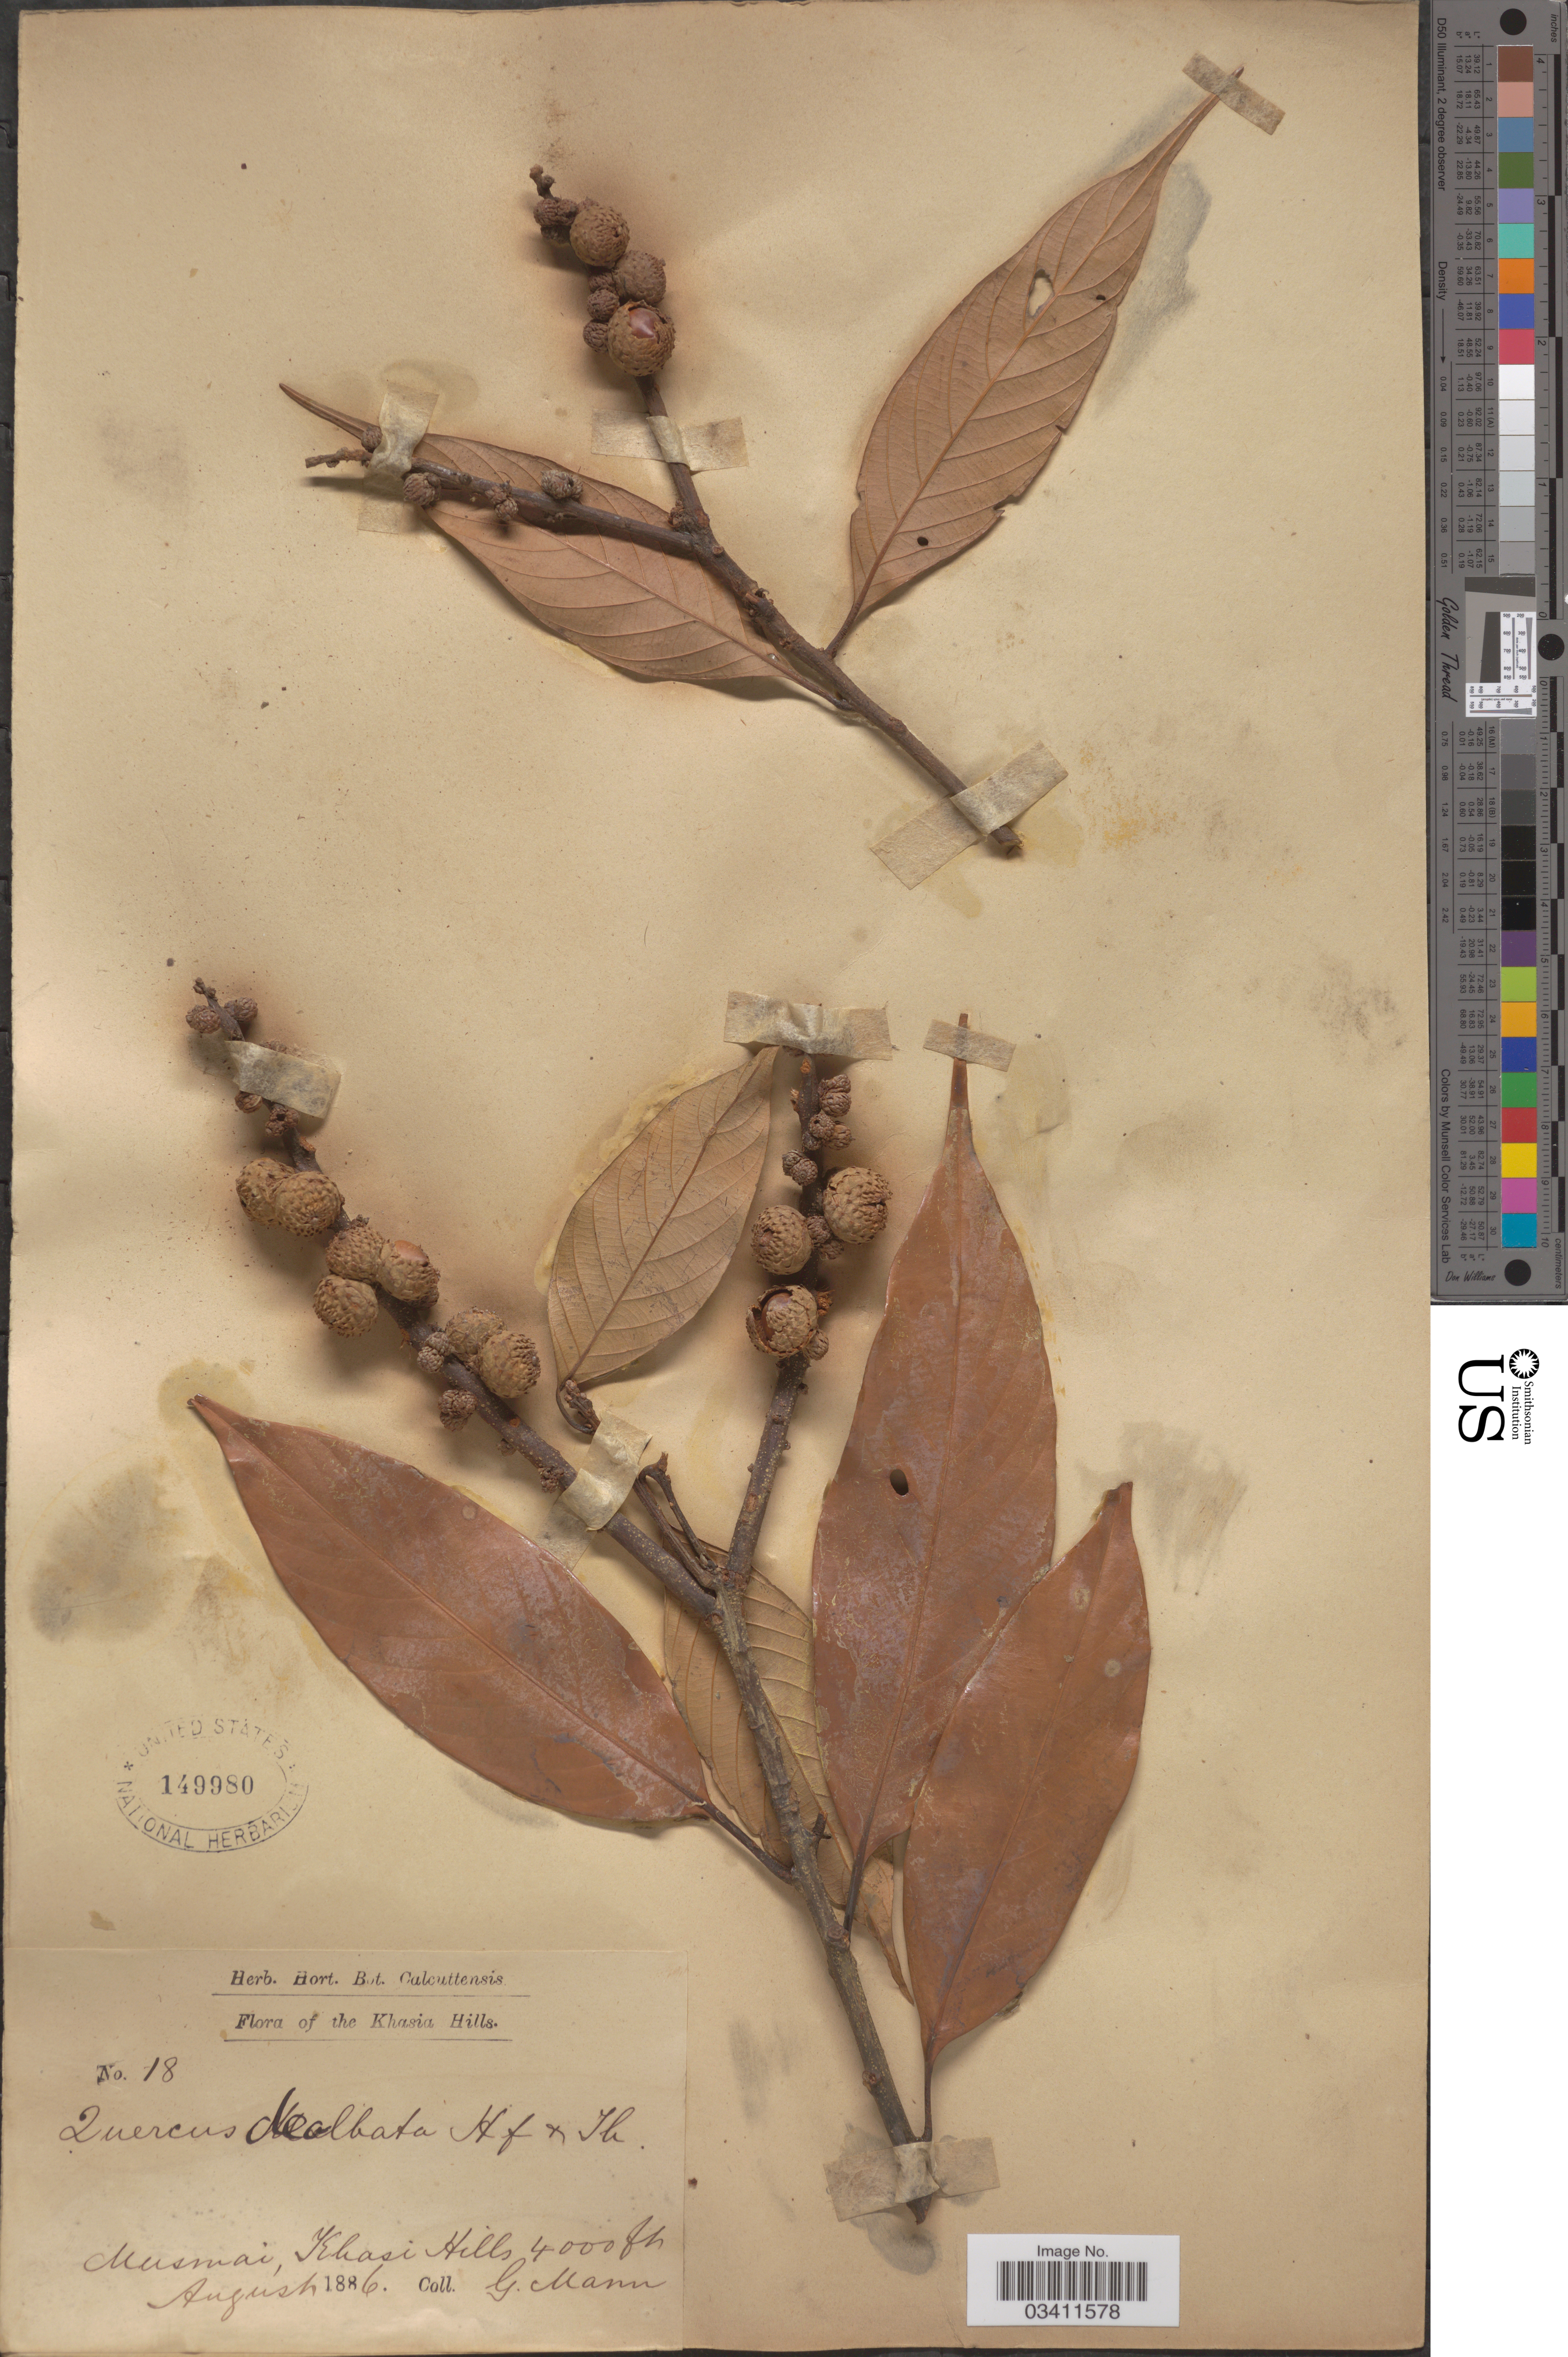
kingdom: Plantae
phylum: Tracheophyta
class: Magnoliopsida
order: Fagales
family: Fagaceae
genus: Quercus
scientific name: Quercus dealbata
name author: Hook. f. & Thomson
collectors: G. Mann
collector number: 18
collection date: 1886-08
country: India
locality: Musmai, Khasi Hills. Khasia Hills.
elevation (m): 1219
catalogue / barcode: US 149980